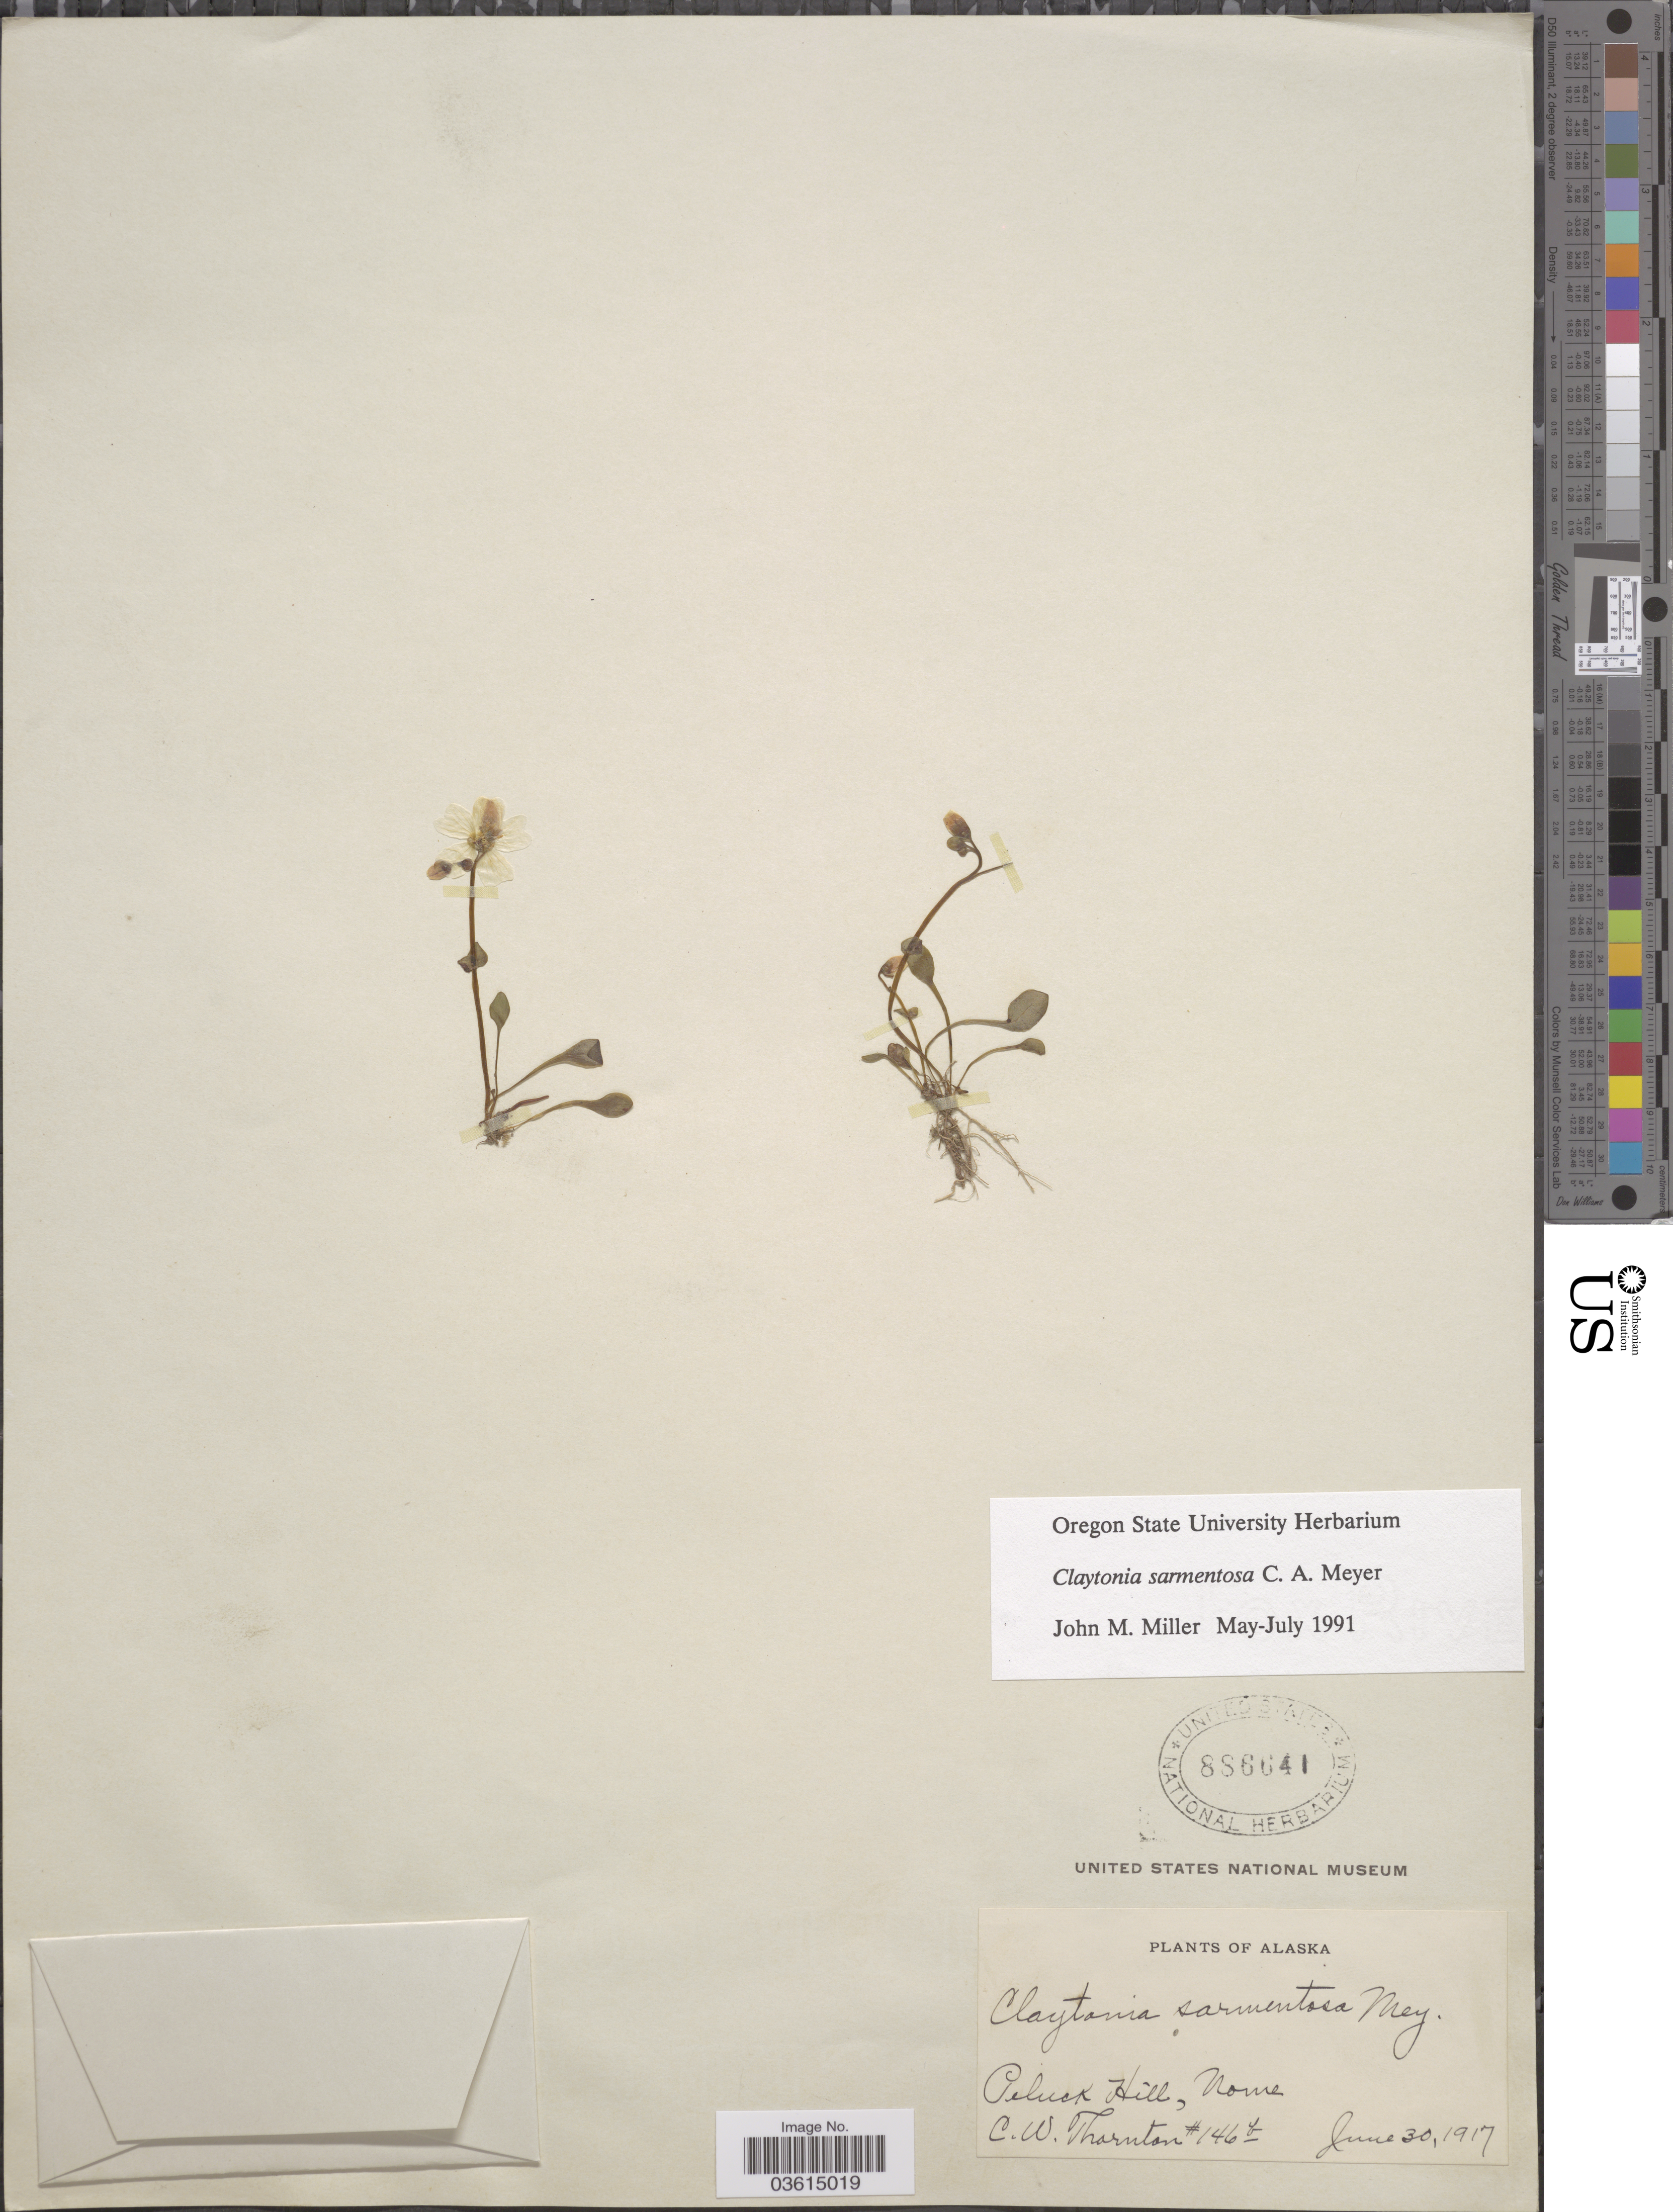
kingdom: Plantae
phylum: Tracheophyta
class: Magnoliopsida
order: Caryophyllales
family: Montiaceae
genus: Claytonia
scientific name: Claytonia sarmentosa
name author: C.A. Mey.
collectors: C. Thornton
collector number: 146b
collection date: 1917-06-30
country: United States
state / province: Alaska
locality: Peluck Hill, Nome.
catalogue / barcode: US 886641